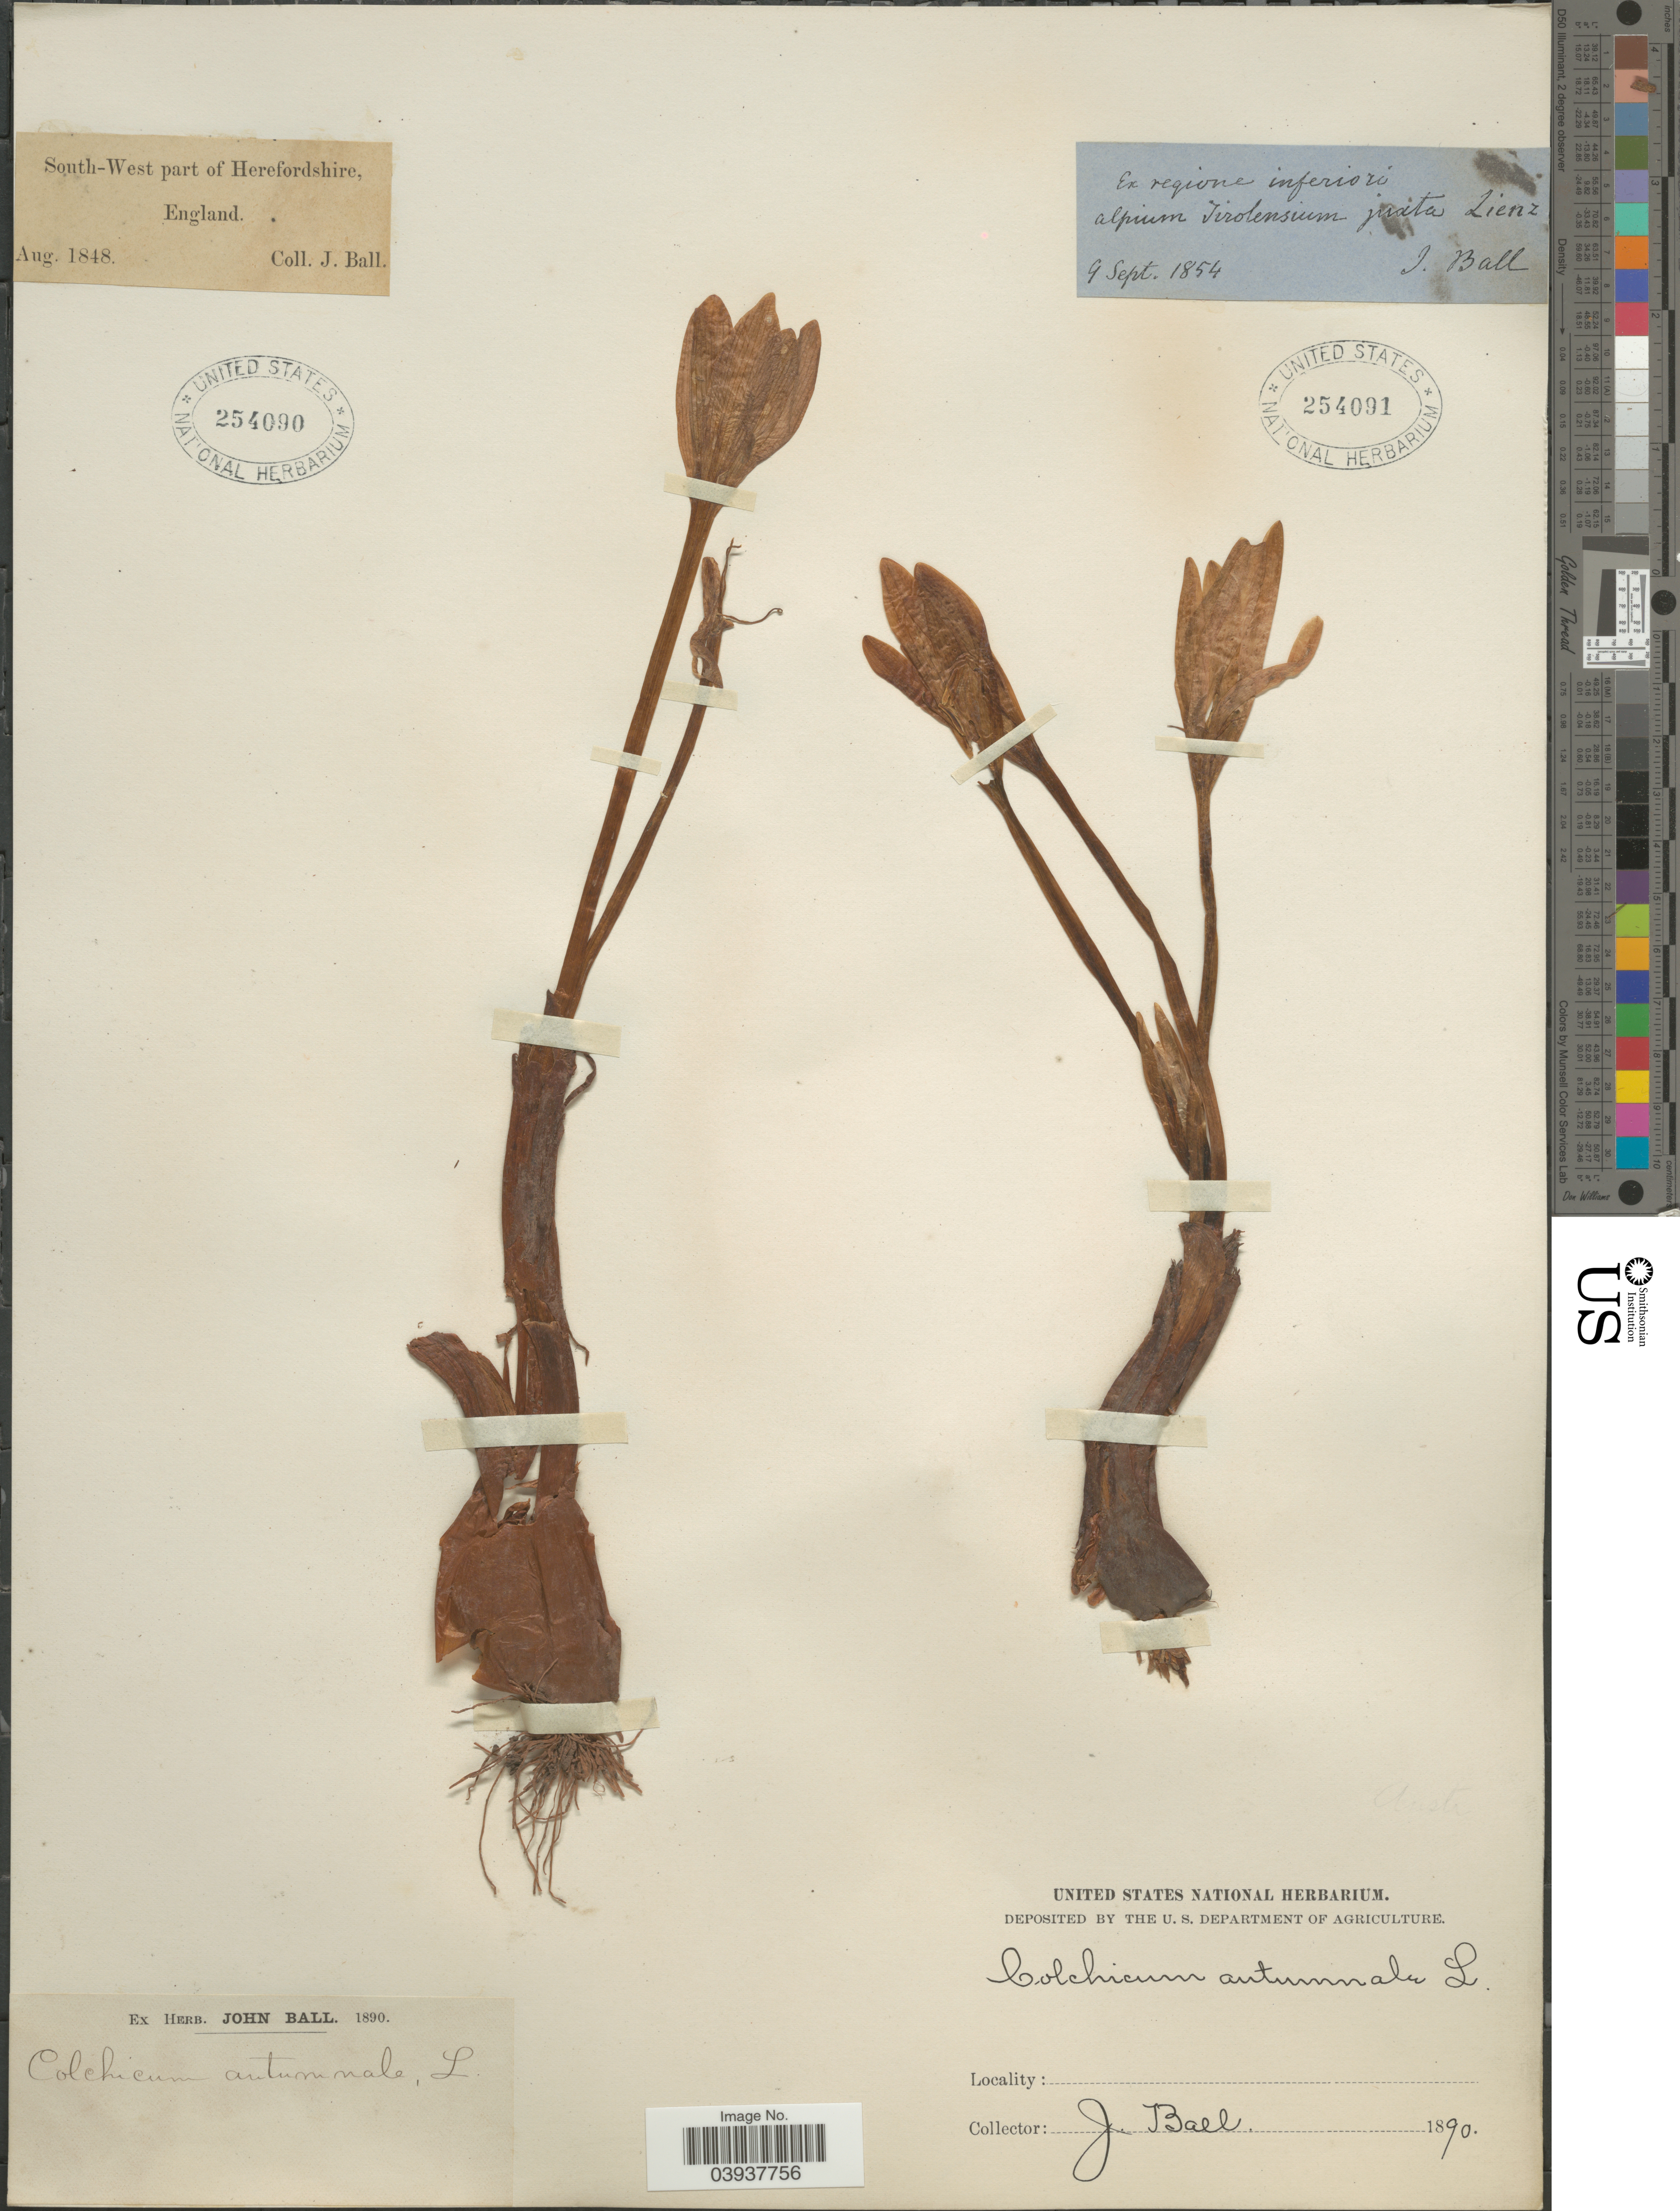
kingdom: Plantae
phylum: Tracheophyta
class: Liliopsida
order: Liliales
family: Colchicaceae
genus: Colchicum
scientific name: Colchicum autumnale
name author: L.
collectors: J. Ball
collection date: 1854-09-09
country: Austria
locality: Ex regione inferiori alpium Tirolensium juxta Lienz.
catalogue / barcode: US 254091-2